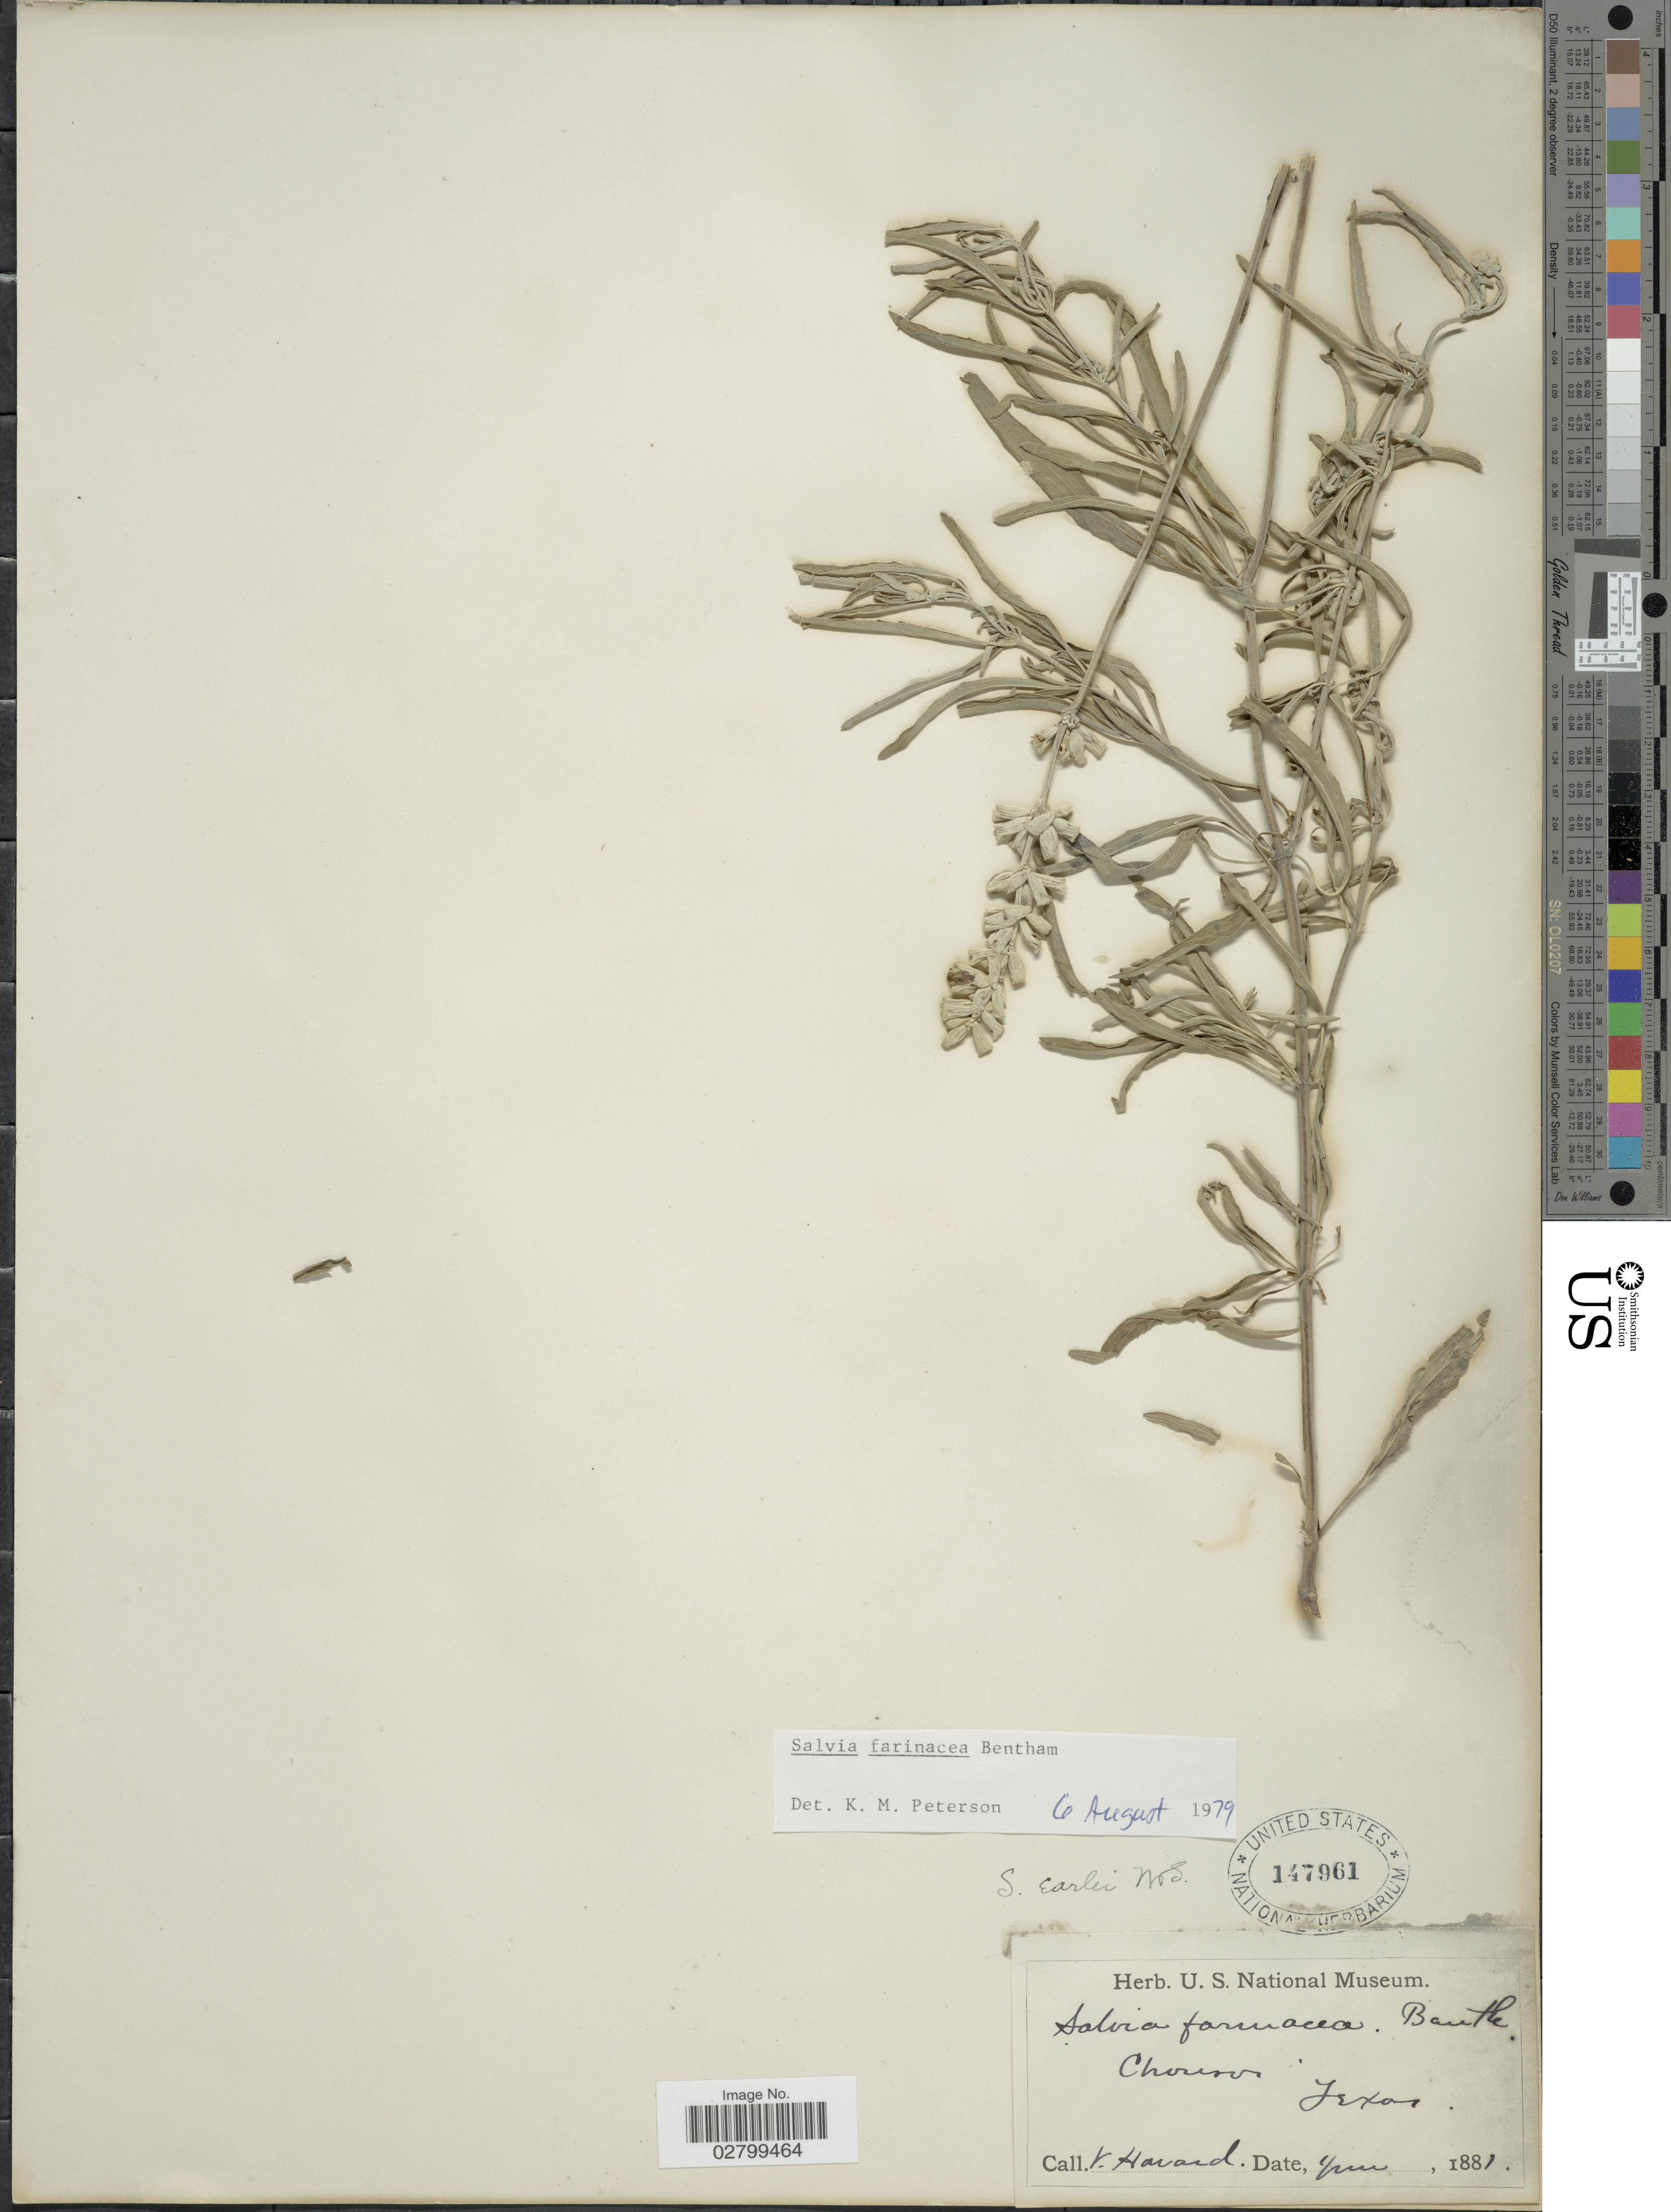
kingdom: Plantae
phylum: Tracheophyta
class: Magnoliopsida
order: Lamiales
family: Lamiaceae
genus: Salvia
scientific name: Salvia farinacea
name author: Benth.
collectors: V. Havard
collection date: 1881-06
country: United States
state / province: Texas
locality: Chorizo.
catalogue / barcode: US 147961